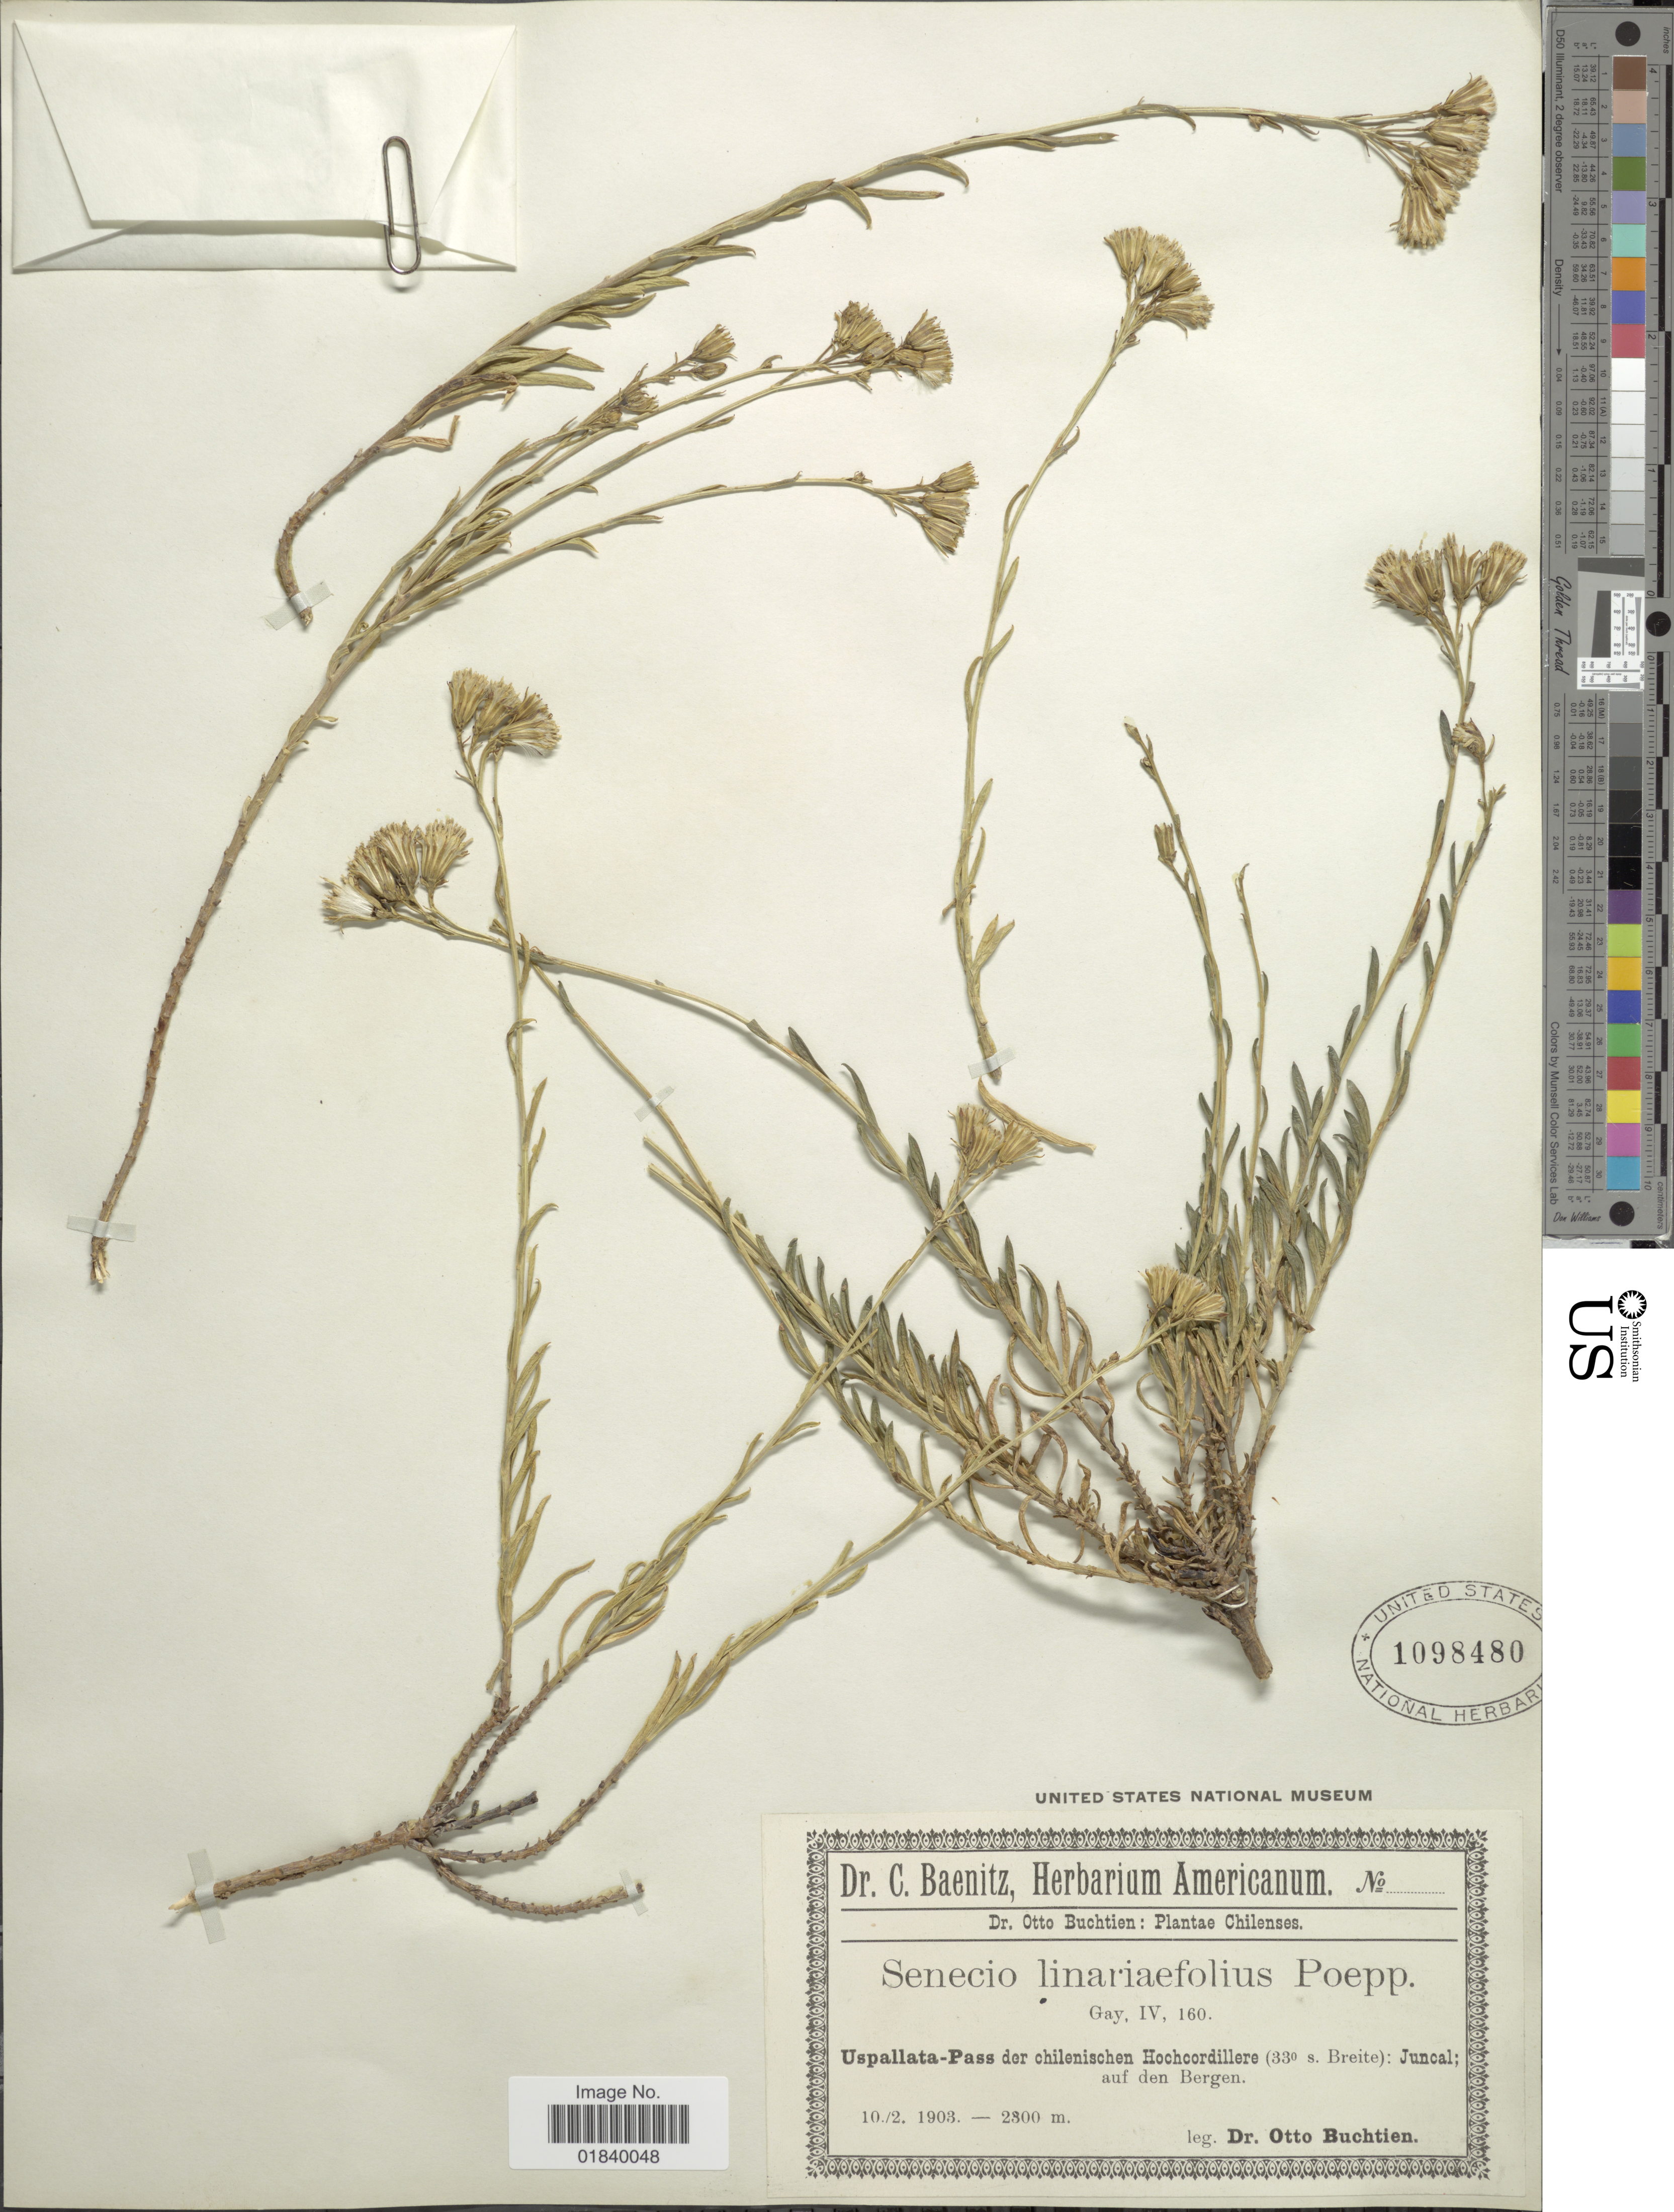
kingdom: Plantae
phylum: Tracheophyta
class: Magnoliopsida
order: Asterales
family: Asteraceae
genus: Senecio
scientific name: Senecio linariifolius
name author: Poepp. ex DC.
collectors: O. Buchtien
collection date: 1903-02-10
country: Chile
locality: Uspallata-Pass der chilenischen Hochcordillere : Juncal auf den Bergen.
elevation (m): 2300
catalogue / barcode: US 1098480